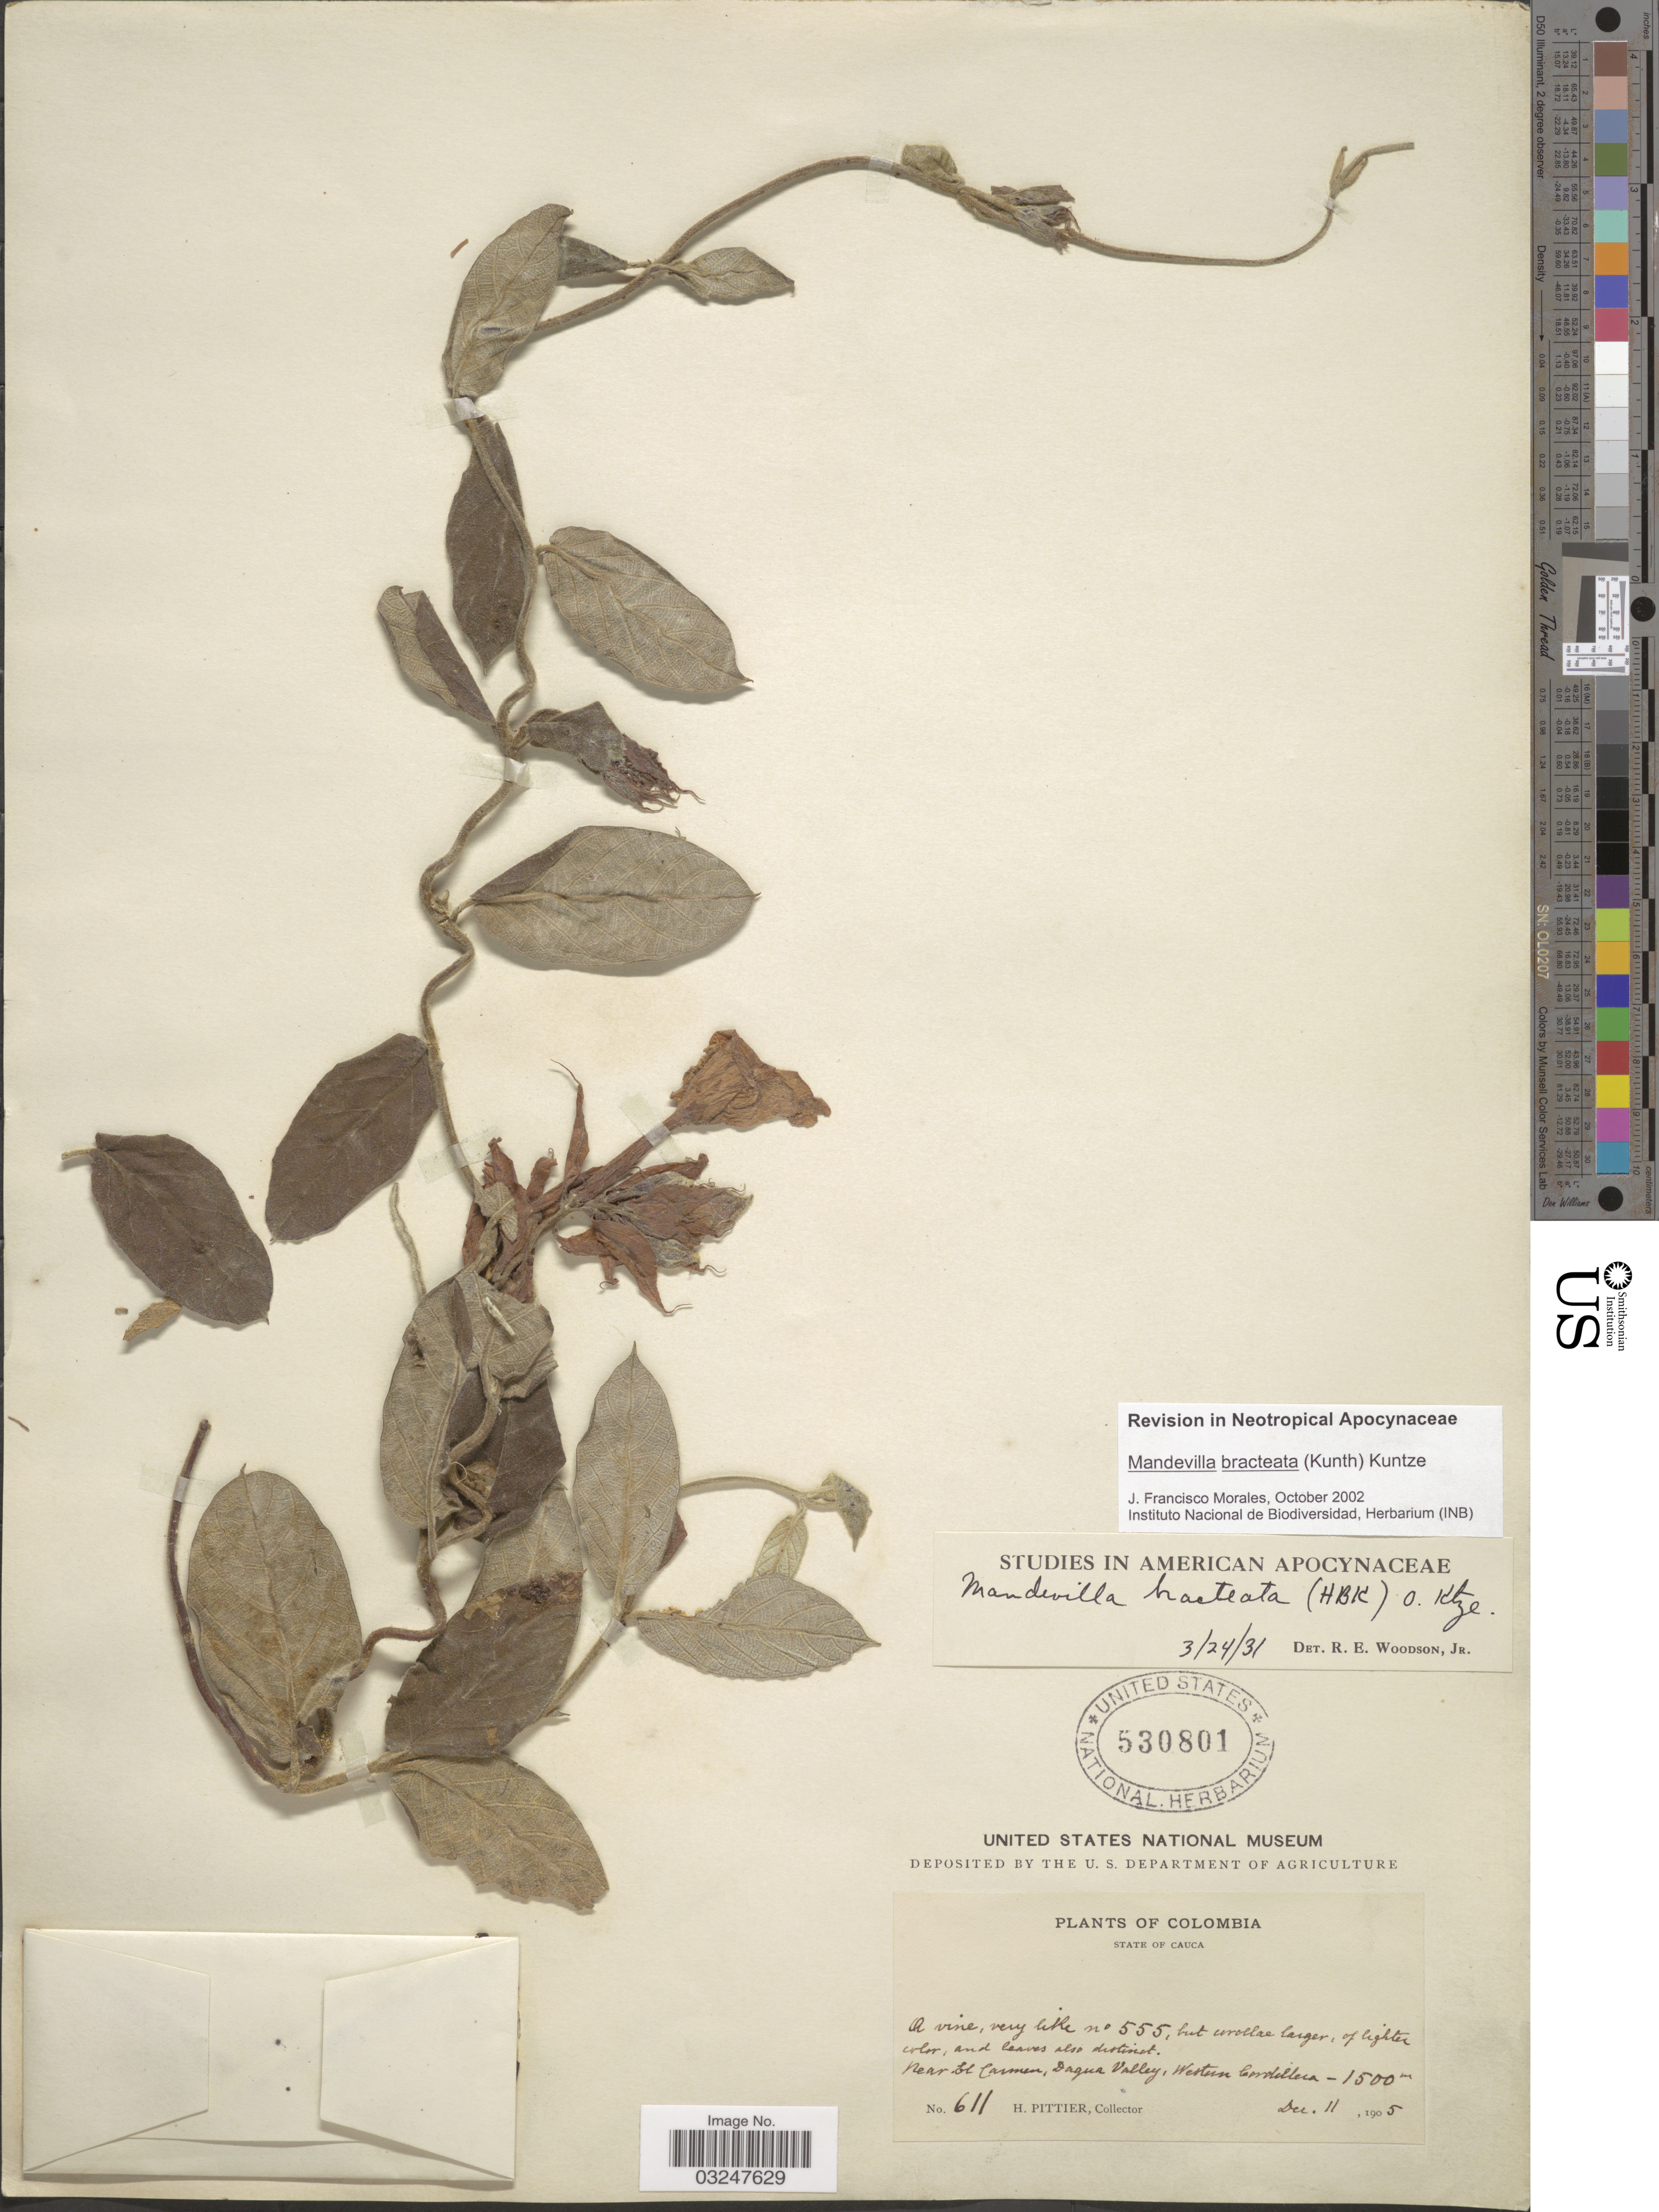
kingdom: Plantae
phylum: Tracheophyta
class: Magnoliopsida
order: Gentianales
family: Apocynaceae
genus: Mandevilla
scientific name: Mandevilla bracteata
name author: (Kunth) Kuntze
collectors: H. F. Pittier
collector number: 611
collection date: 1905-12-11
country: Colombia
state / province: Cauca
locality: State of Cauca, Near El Carmen, Dagua Valley, Western Cordillera.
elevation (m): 1500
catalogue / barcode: US 530801